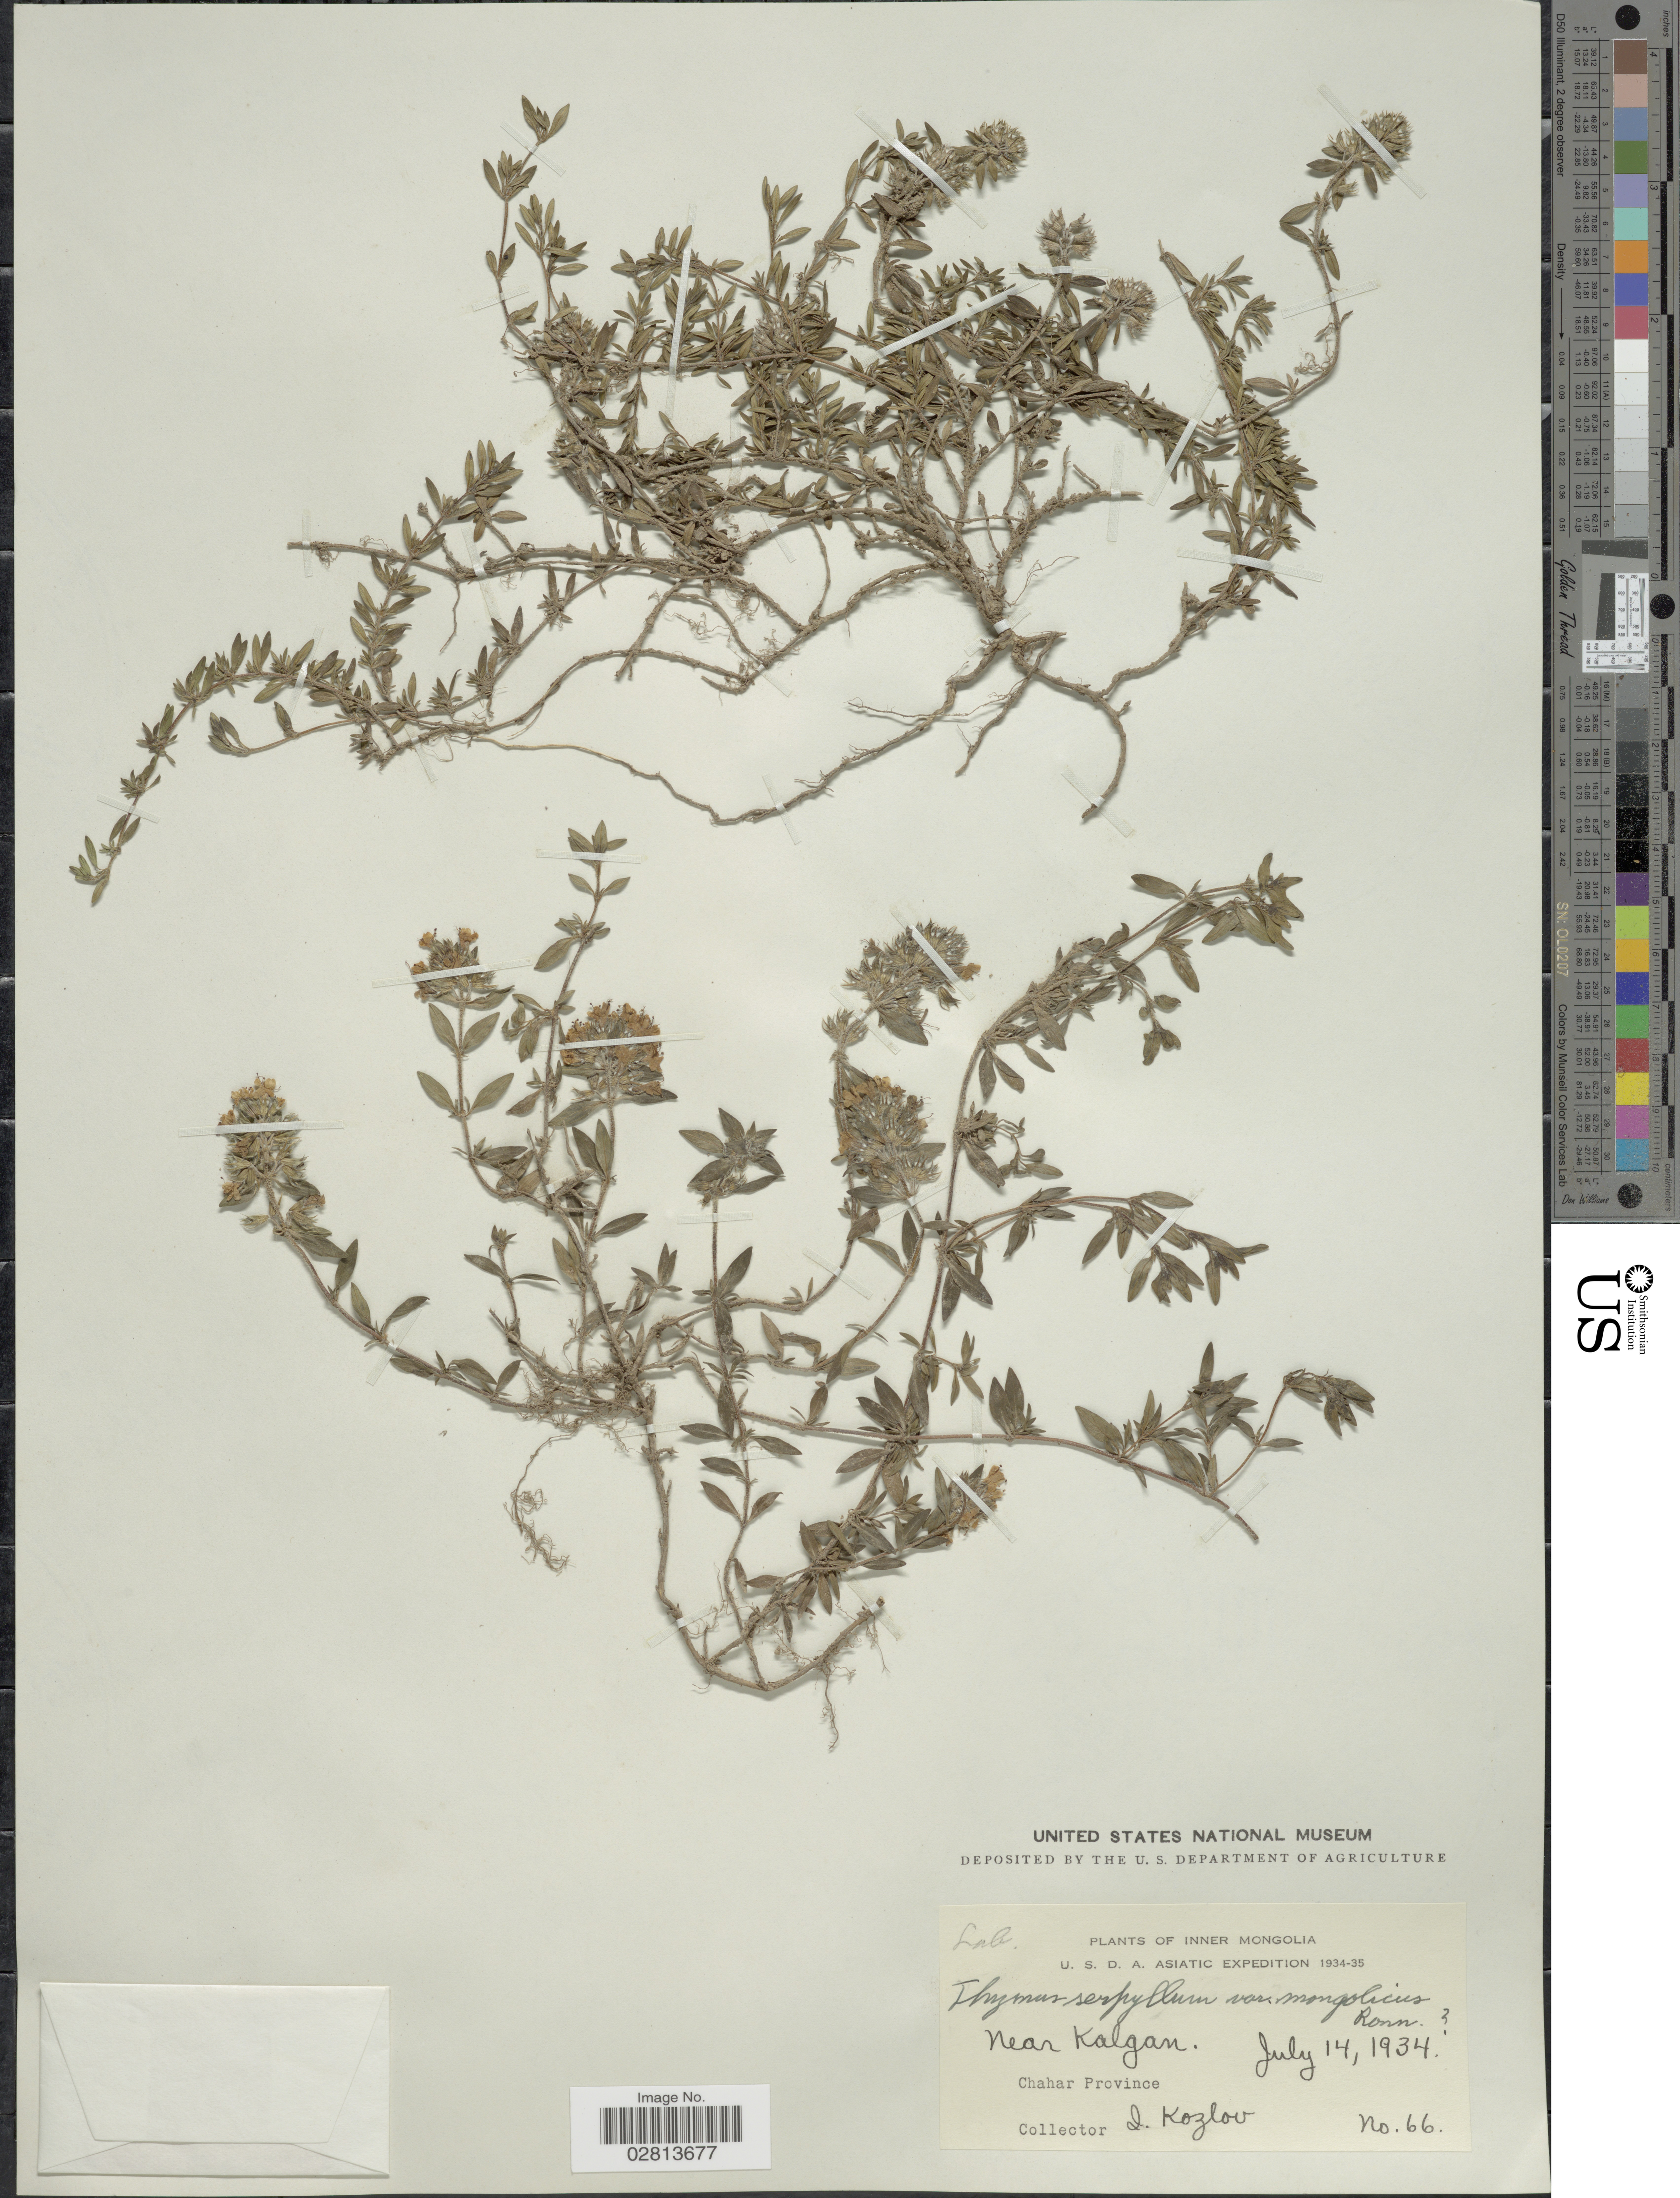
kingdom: Plantae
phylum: Tracheophyta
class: Magnoliopsida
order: Lamiales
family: Lamiaceae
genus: Thymus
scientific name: Thymus serpyllum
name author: L.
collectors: I. Kozlov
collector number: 66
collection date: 1934-07-14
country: China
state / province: Nei Monggol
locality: Inner Mongolia. Near Kalgan. Chahar Province.